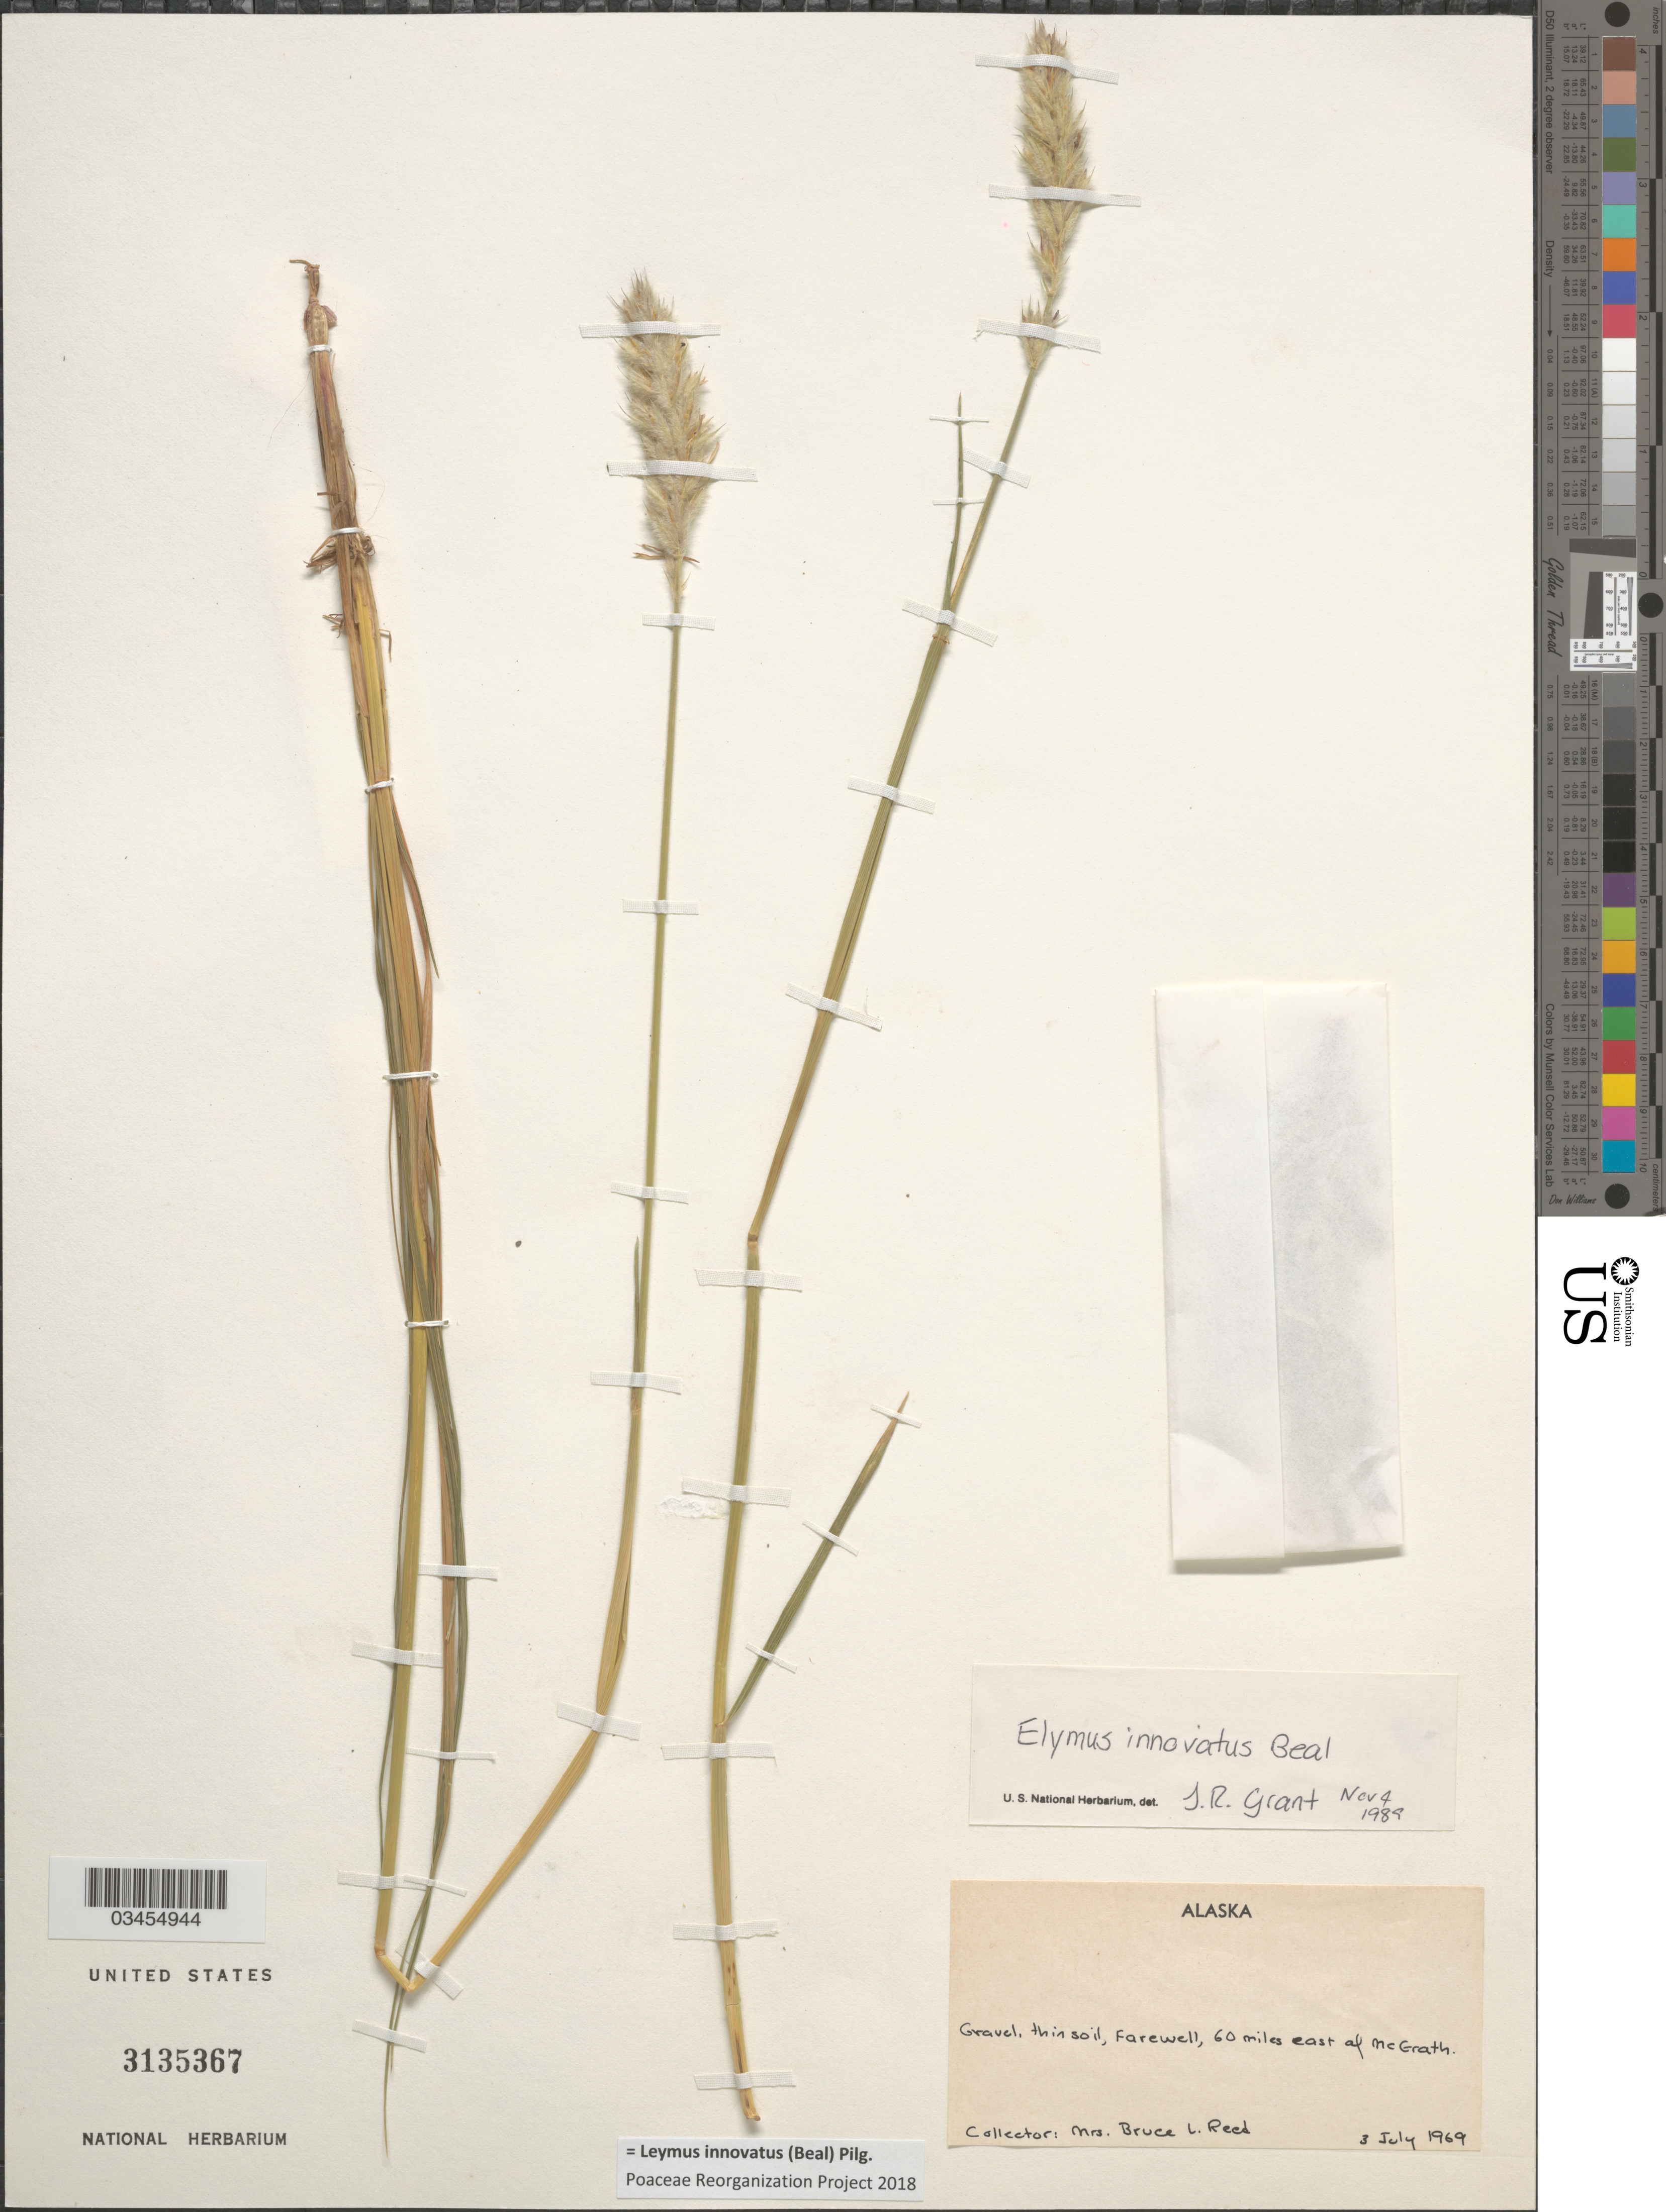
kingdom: Plantae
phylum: Tracheophyta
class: Liliopsida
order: Poales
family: Poaceae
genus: Leymus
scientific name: Leymus innovatus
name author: (W.J. Beal) Pilg.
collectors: B. Reed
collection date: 1969-07-03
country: United States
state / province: Alaska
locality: Gravel, thin soil, Farewell, 60 miles east of McGrath.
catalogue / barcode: US 3135367